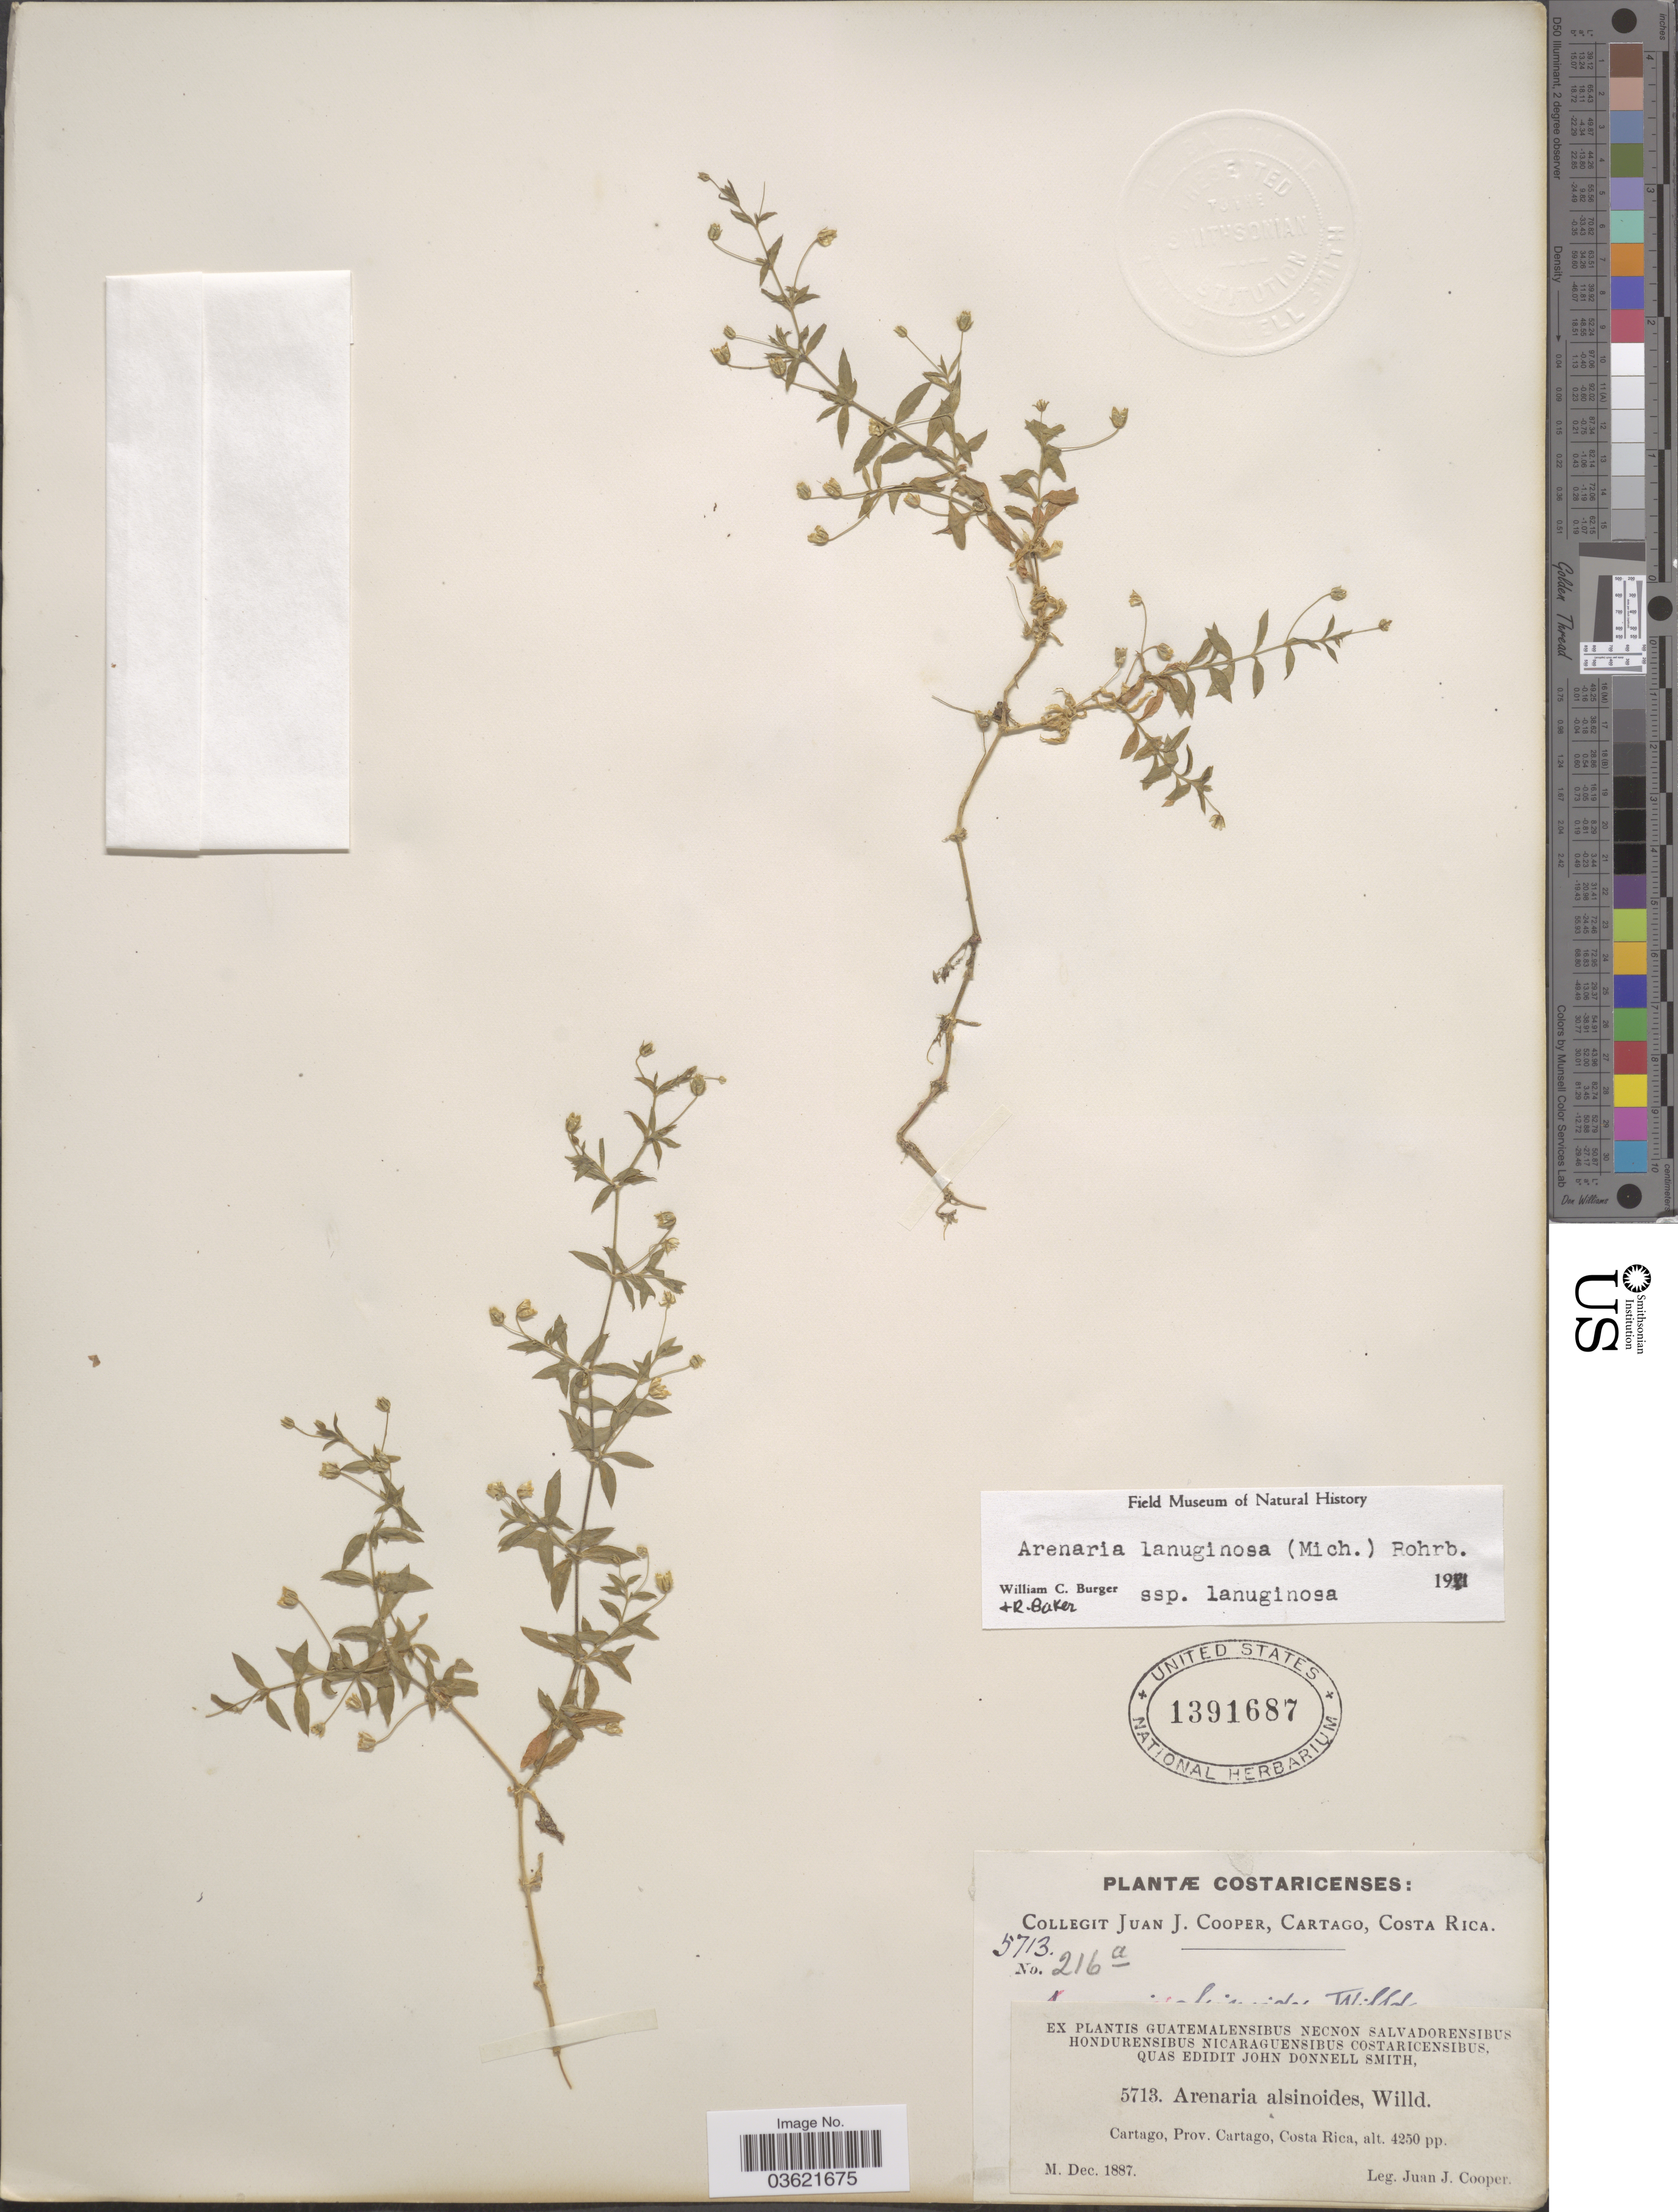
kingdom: Plantae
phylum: Tracheophyta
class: Magnoliopsida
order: Caryophyllales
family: Caryophyllaceae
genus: Arenaria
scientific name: Arenaria lanuginosa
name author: (Michx.) Rohrb.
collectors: J. J. Cooper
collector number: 5713/216a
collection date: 1887-12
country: Costa Rica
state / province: Cartago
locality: Cartago.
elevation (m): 1295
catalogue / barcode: US 1391687